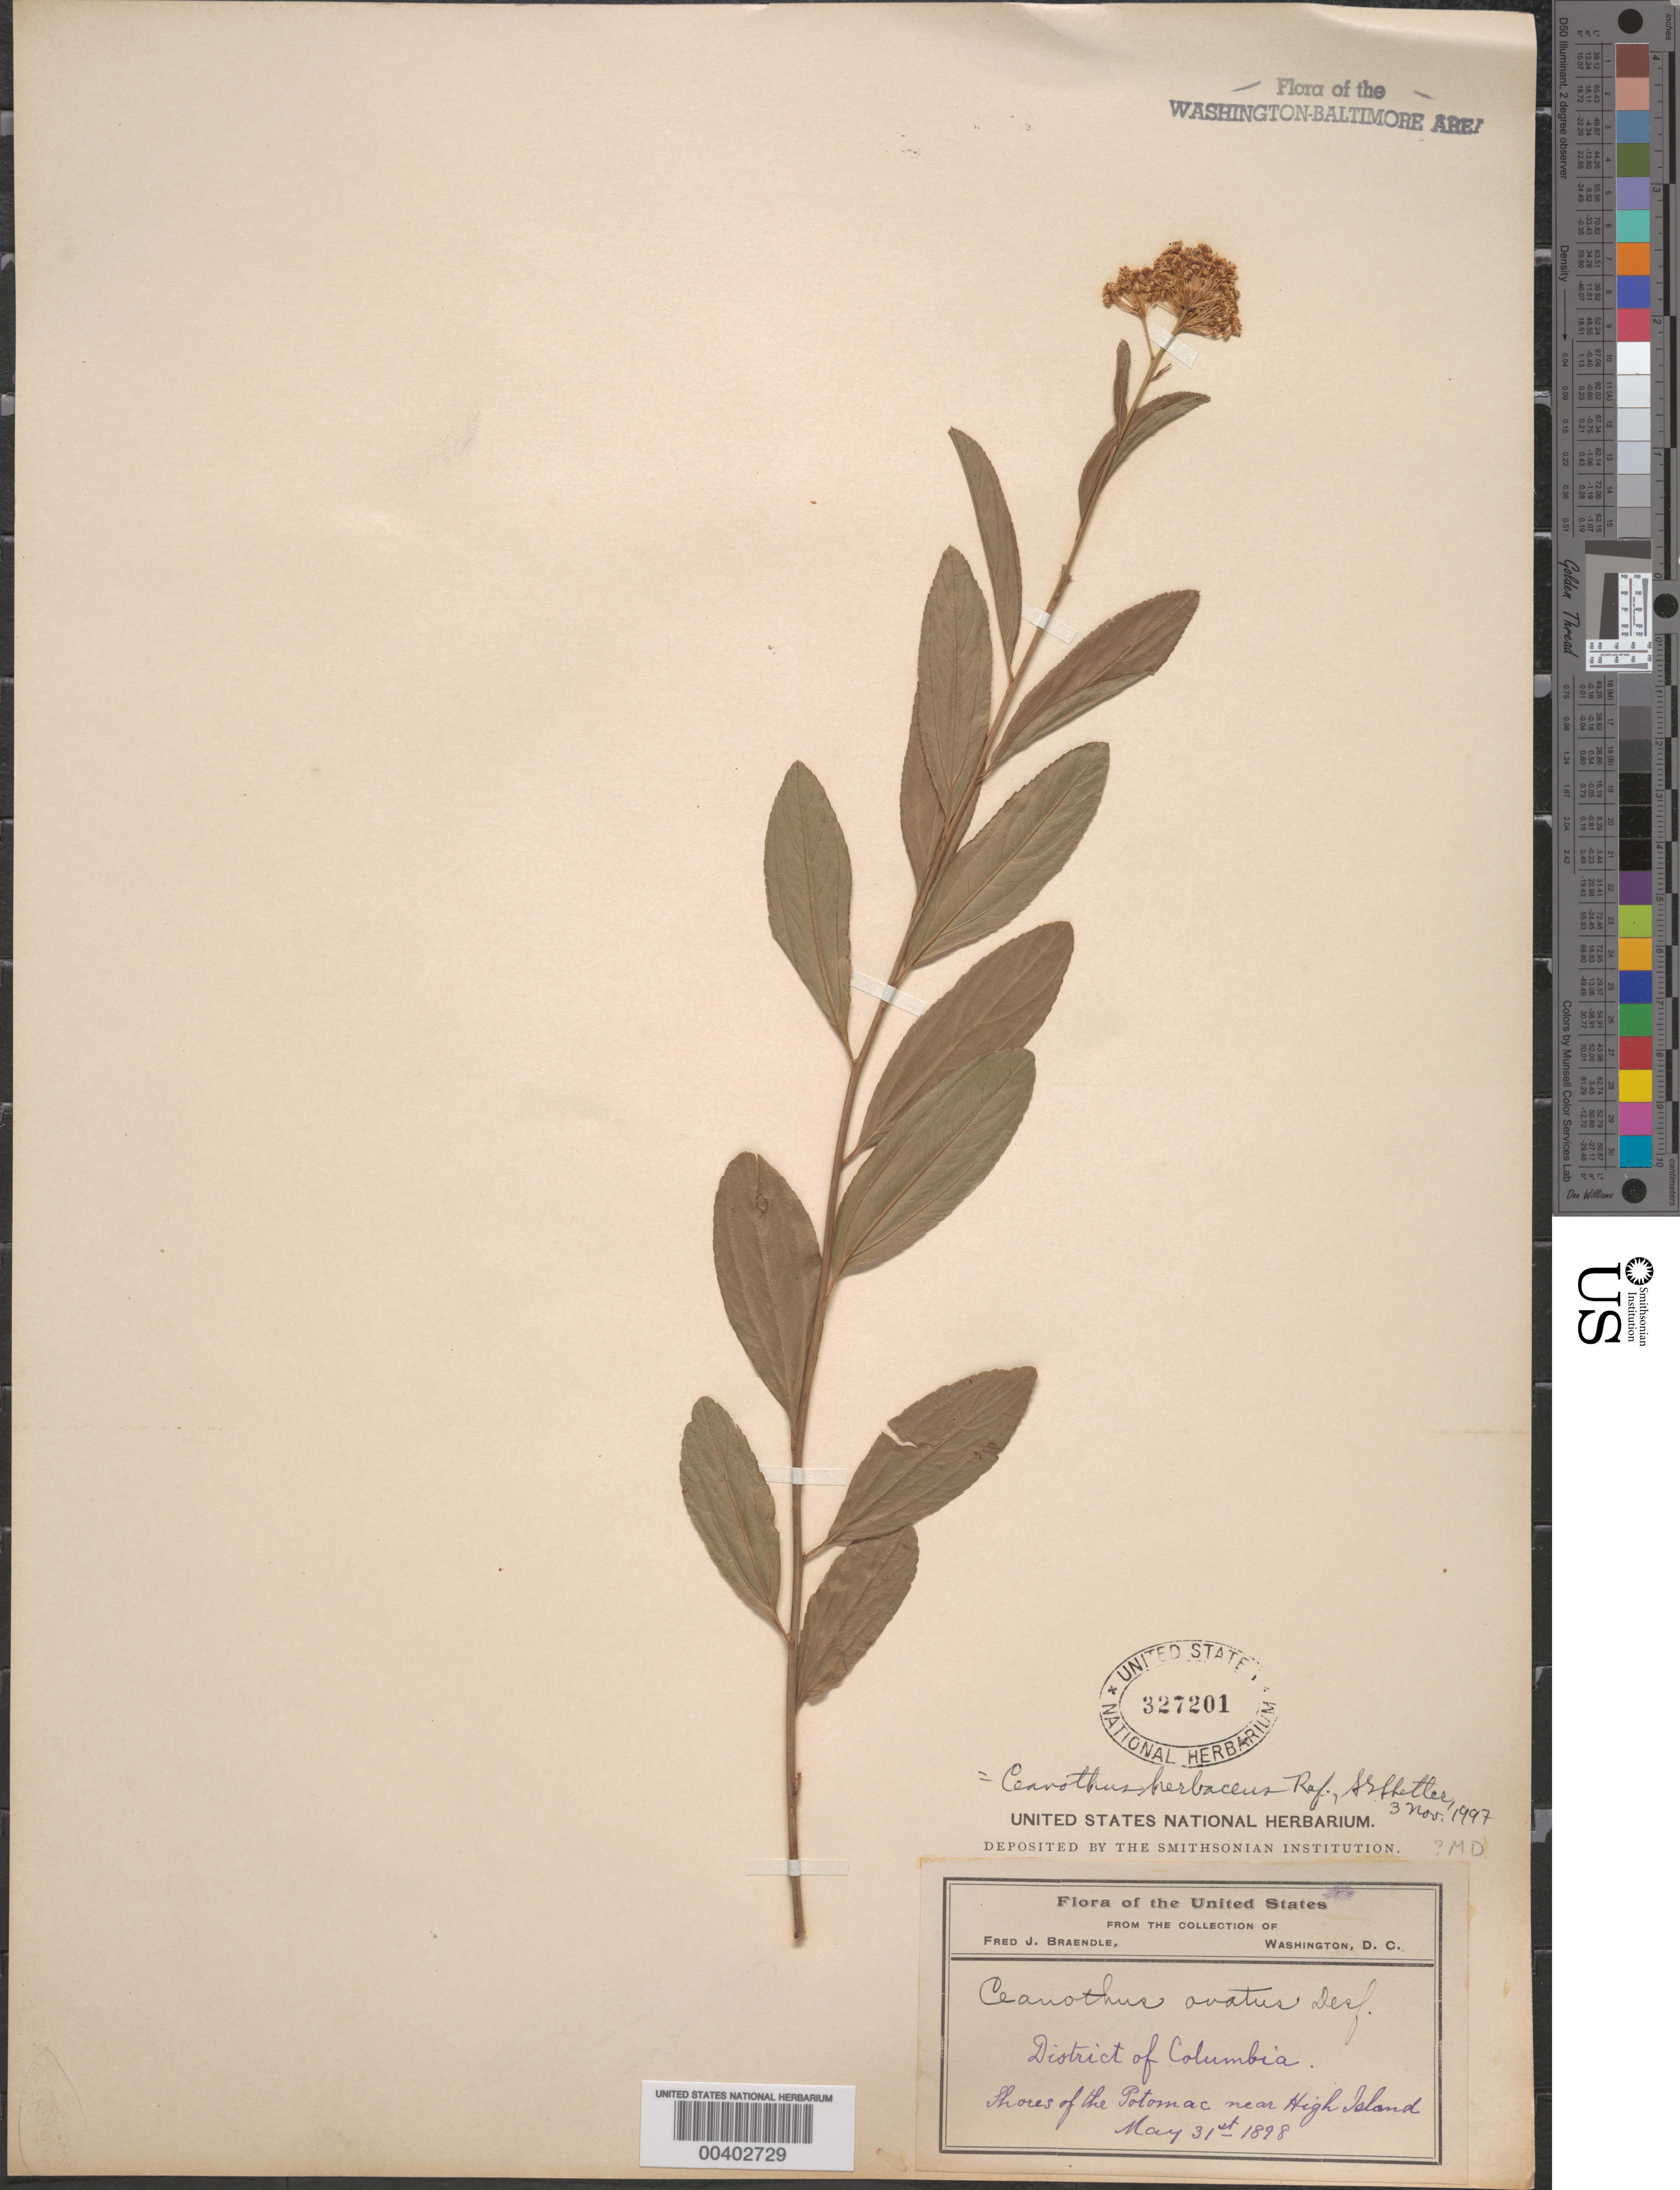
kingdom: Plantae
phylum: Tracheophyta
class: Magnoliopsida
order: Rosales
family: Rhamnaceae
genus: Ceanothus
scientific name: Ceanothus herbaceus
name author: Raf.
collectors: F. Braendle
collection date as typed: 31 May 1898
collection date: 1898-05-31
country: United States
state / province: Maryland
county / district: Montgomery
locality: High Island vicinity C. & O. Canal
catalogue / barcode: US 327201